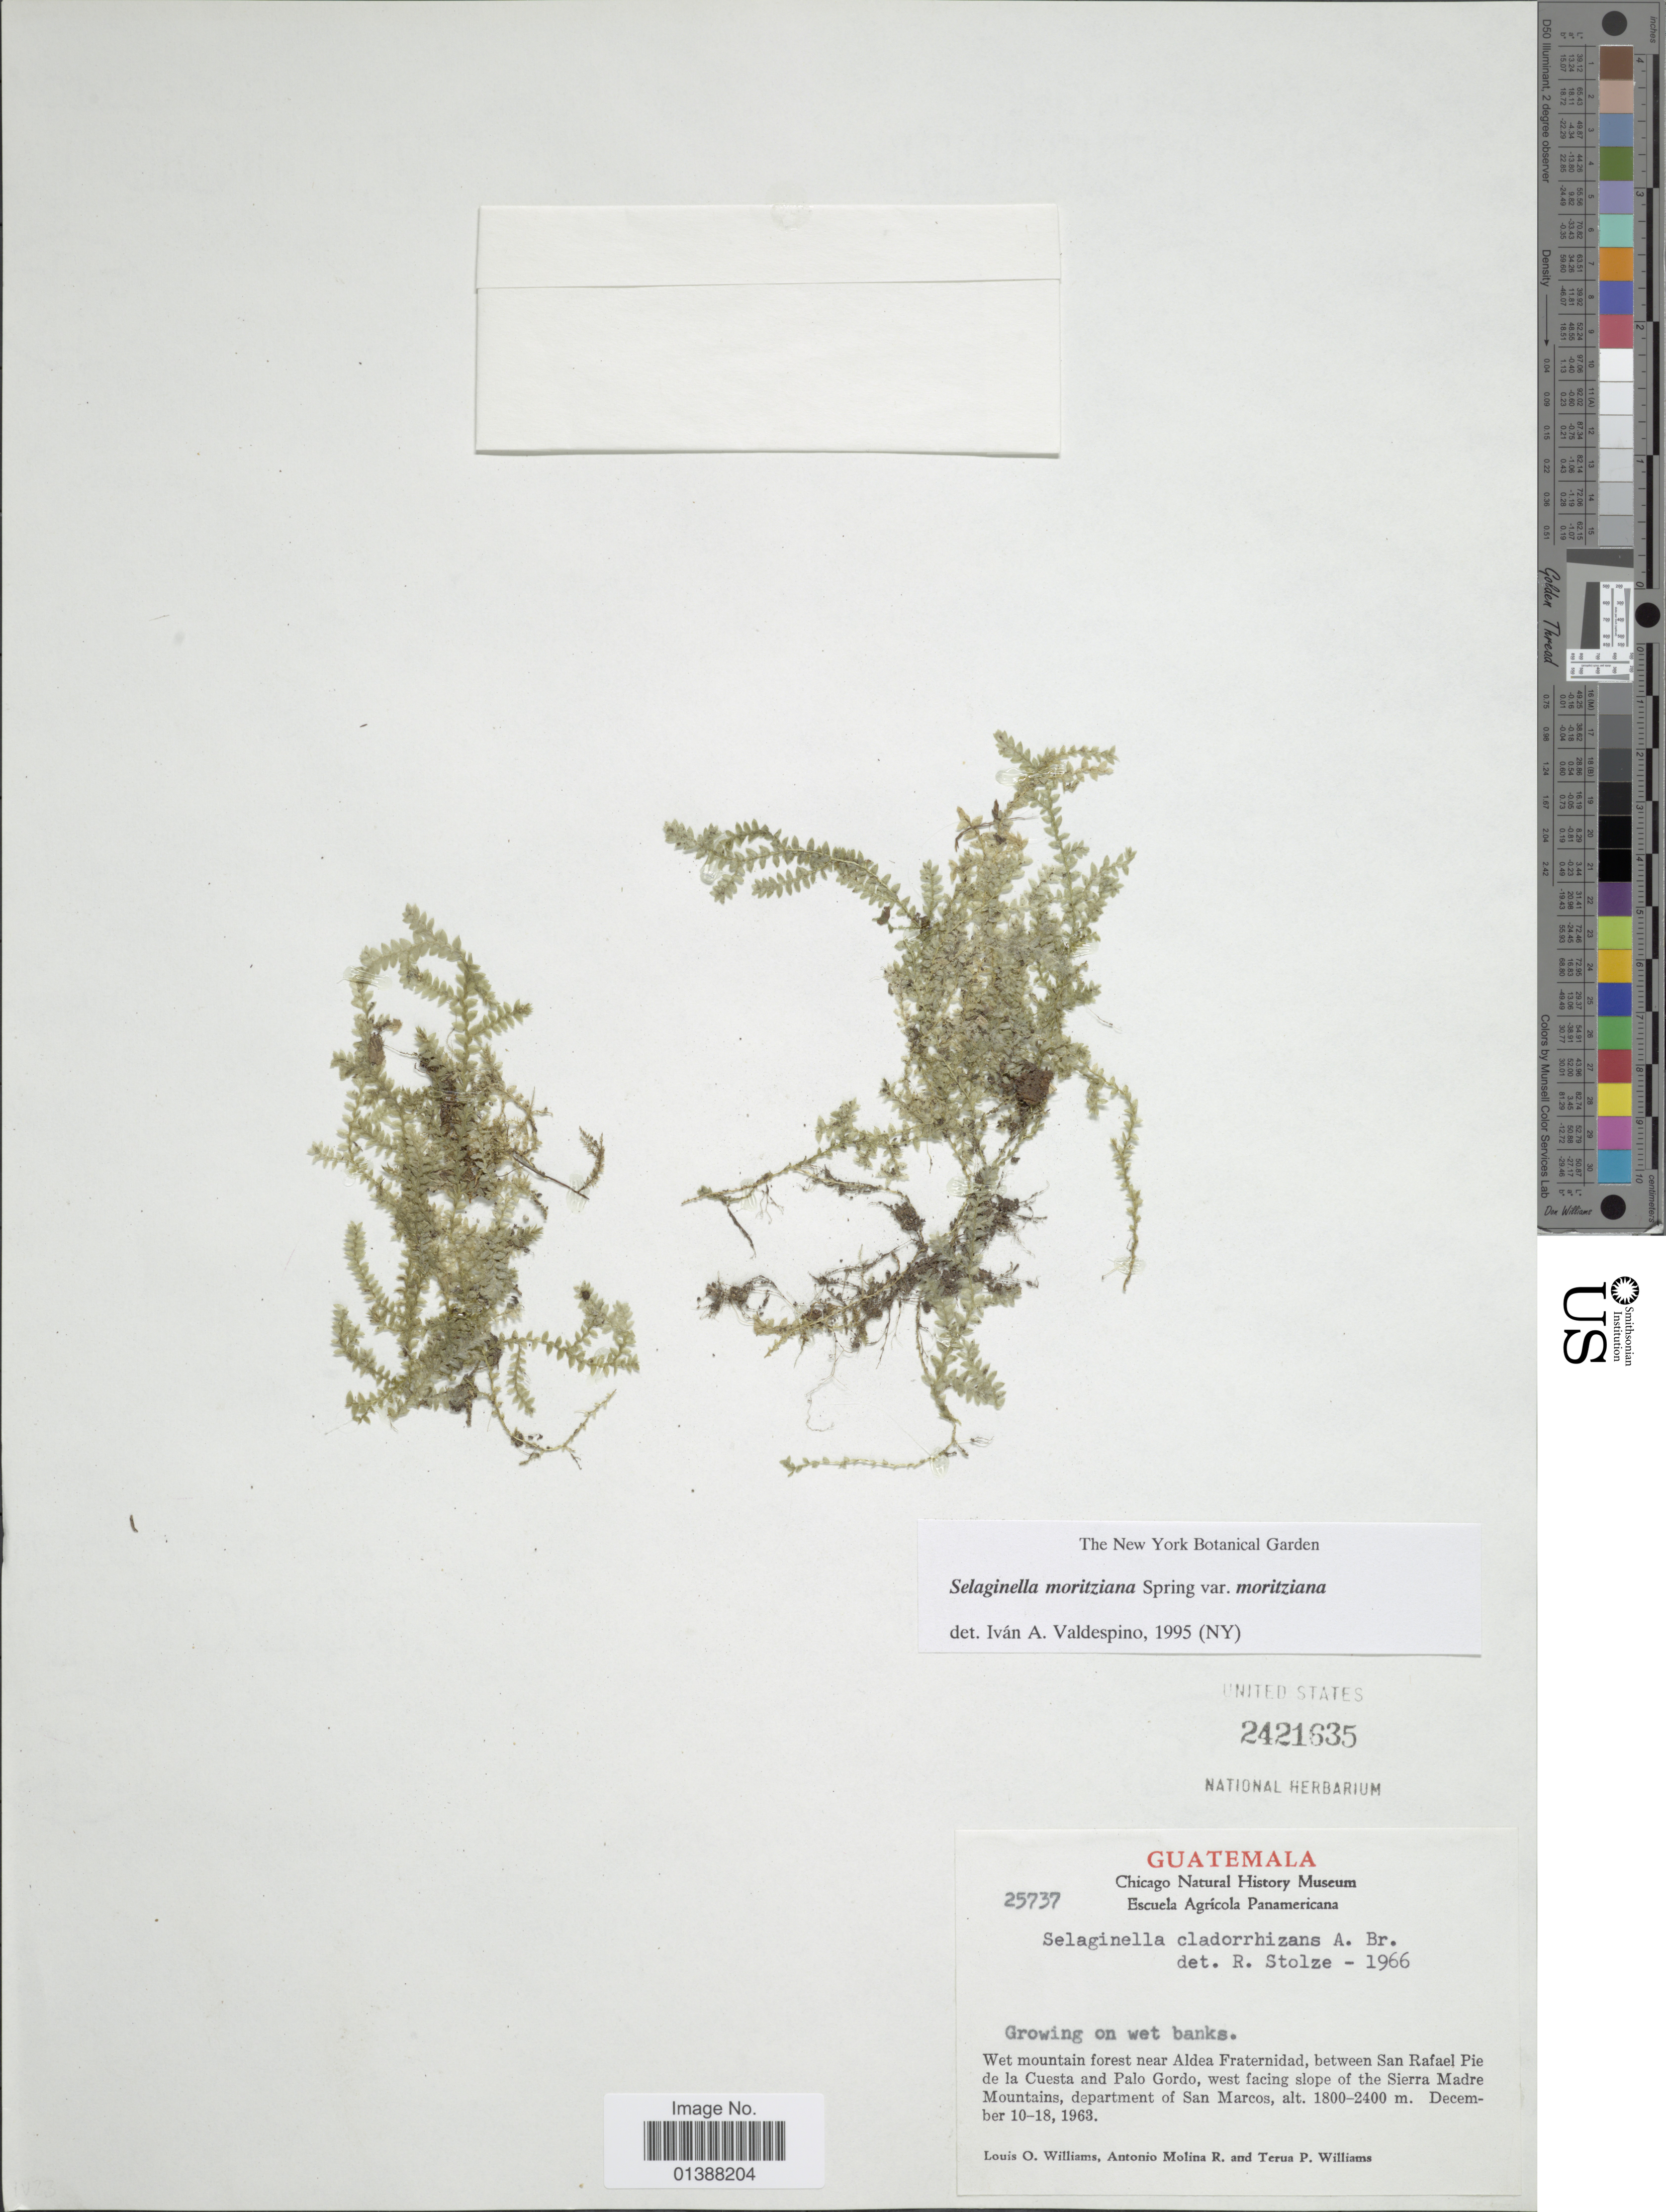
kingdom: Plantae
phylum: Tracheophyta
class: Lycopodiopsida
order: Selaginellales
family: Selaginellaceae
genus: Selaginella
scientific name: Selaginella moritziana var. moritziana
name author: Spring ex Klotzsch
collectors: L. O. Williams, A. Molina R. & T. P. Williams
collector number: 25737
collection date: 1963-12-10/1963-12-18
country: Guatemala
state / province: San Marcos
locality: Wet mountains forest near Aldea Fraternidad, between San Rafael Pie de la Cuesta and Palo Gordo, west facing slope of the Sierra Madre Mountains, department of San Marcos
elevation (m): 1800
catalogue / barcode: US 2421635